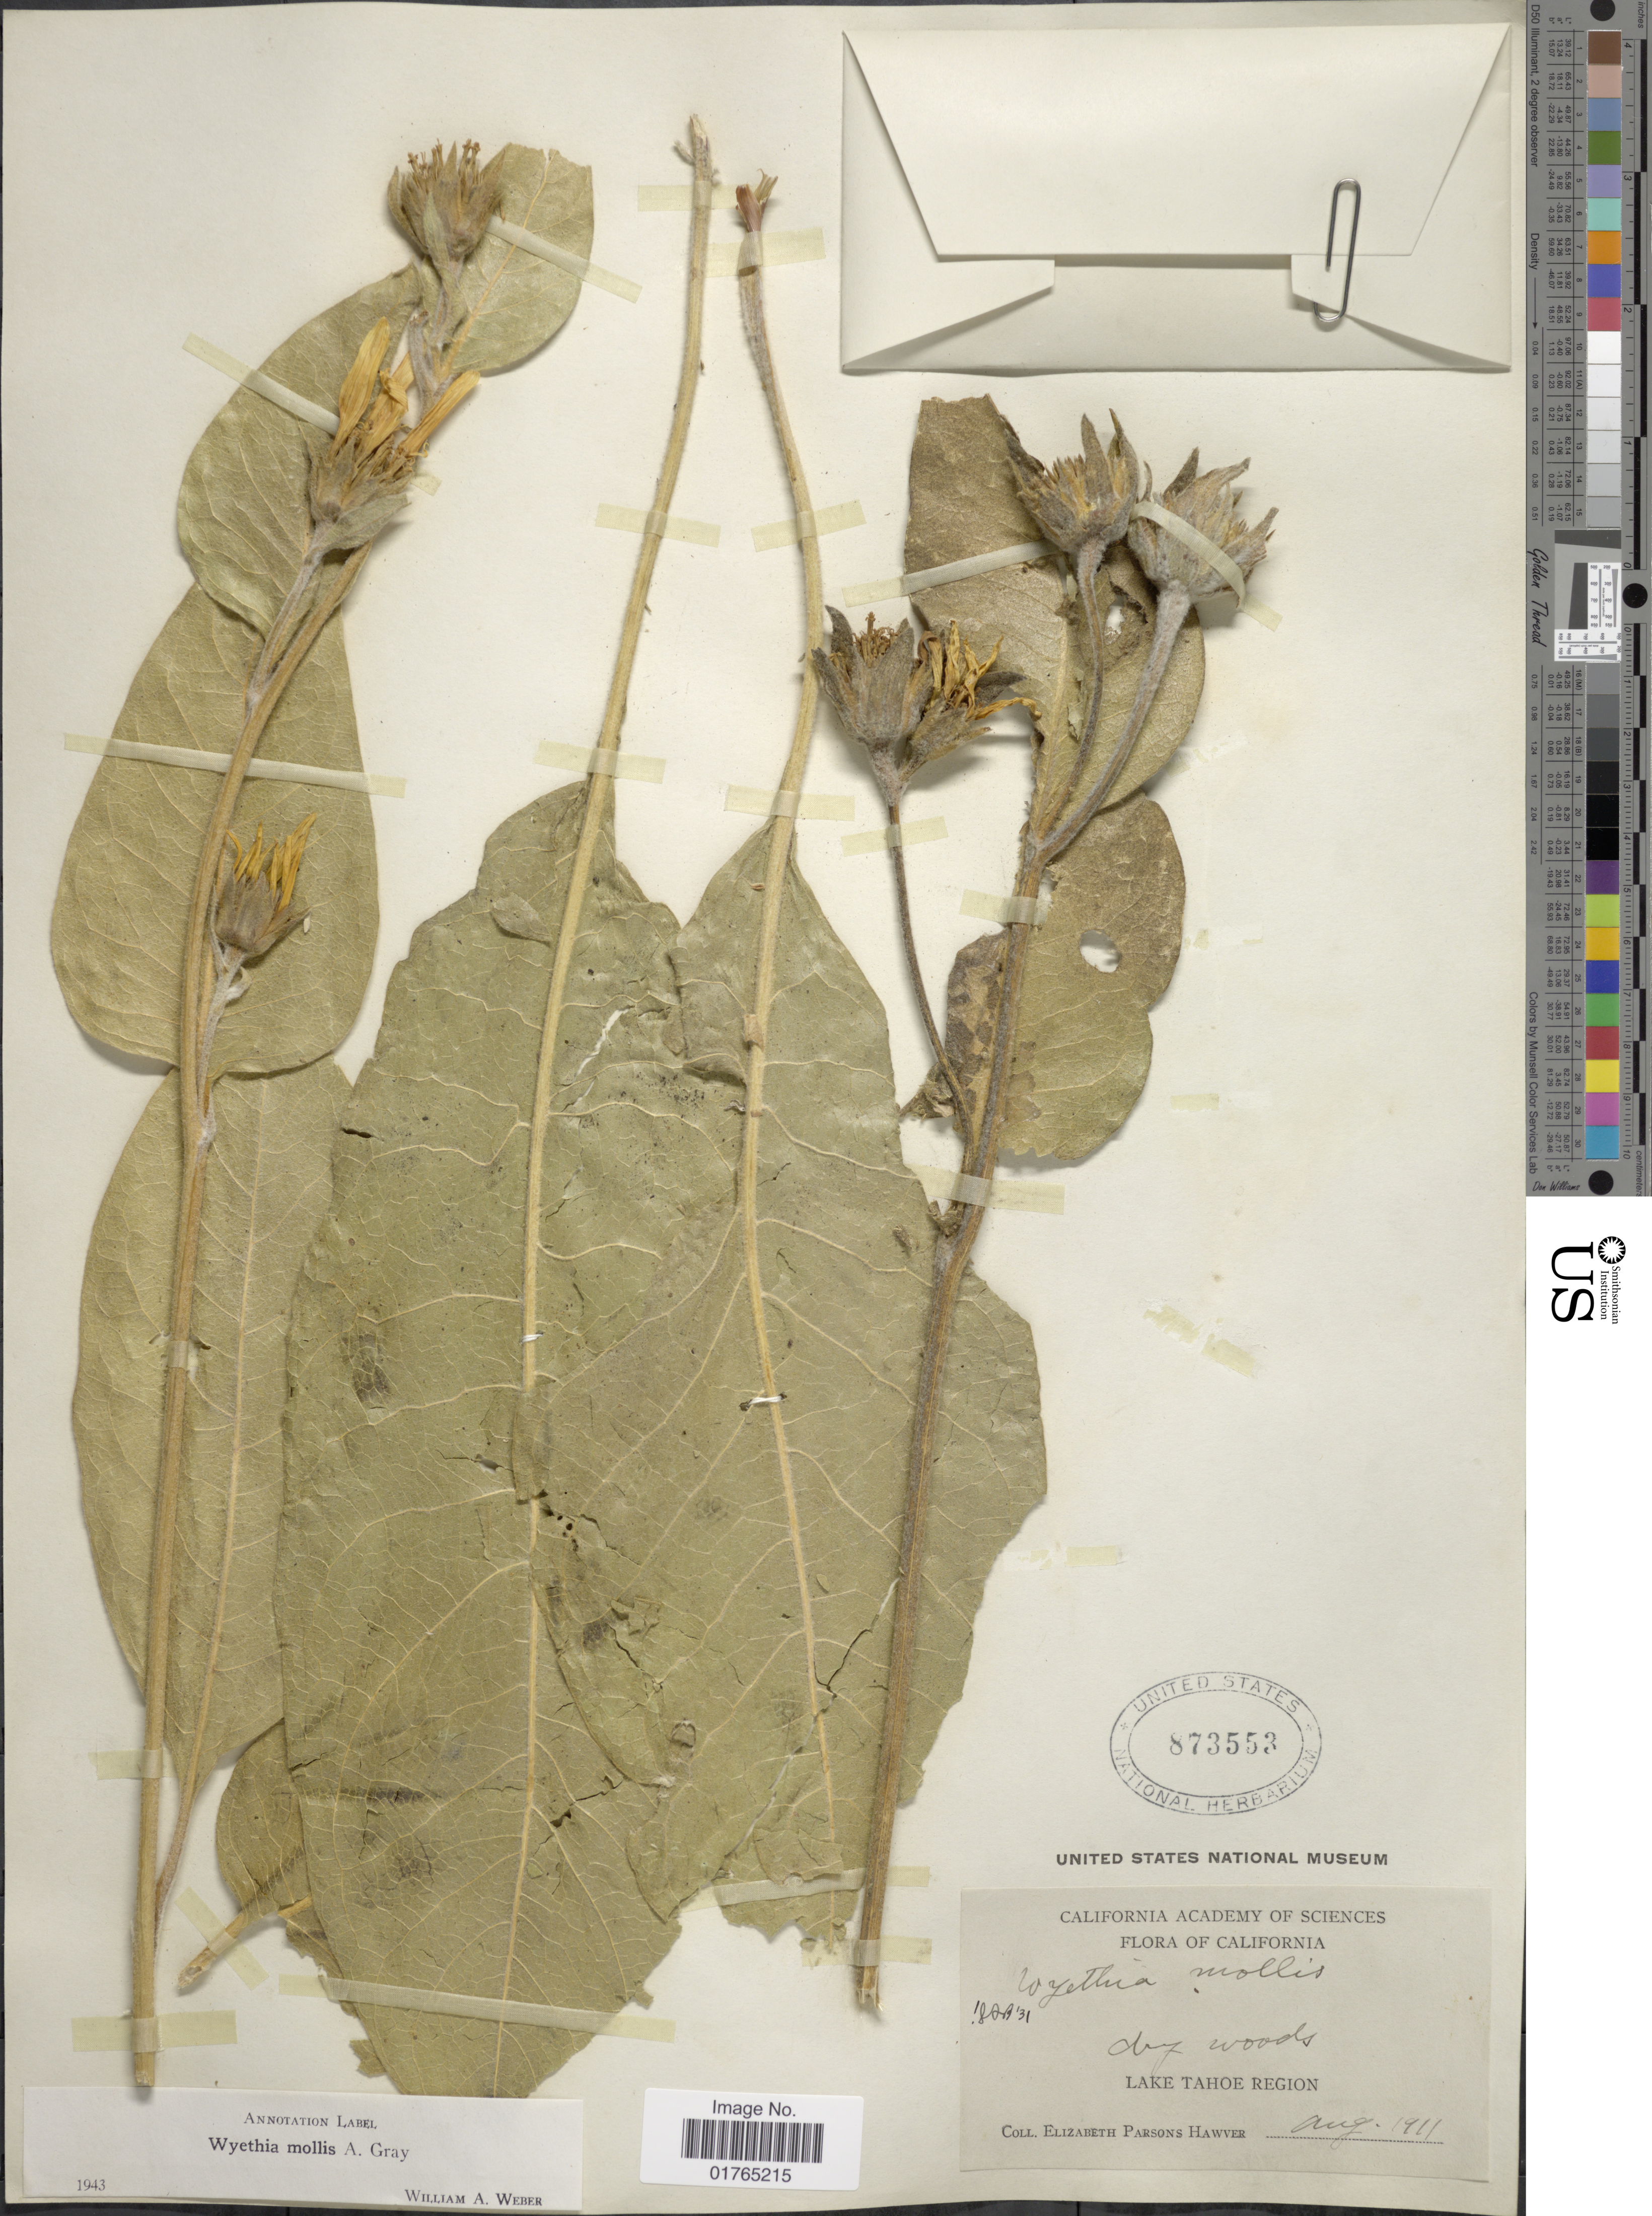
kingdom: Plantae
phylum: Tracheophyta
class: Magnoliopsida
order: Asterales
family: Asteraceae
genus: Wyethia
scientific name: Wyethia mollis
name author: A. Gray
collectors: E. Hawver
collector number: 31*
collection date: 1911-08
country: United States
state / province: California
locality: Dry woods, Lake Tahoe Region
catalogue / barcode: US 873553